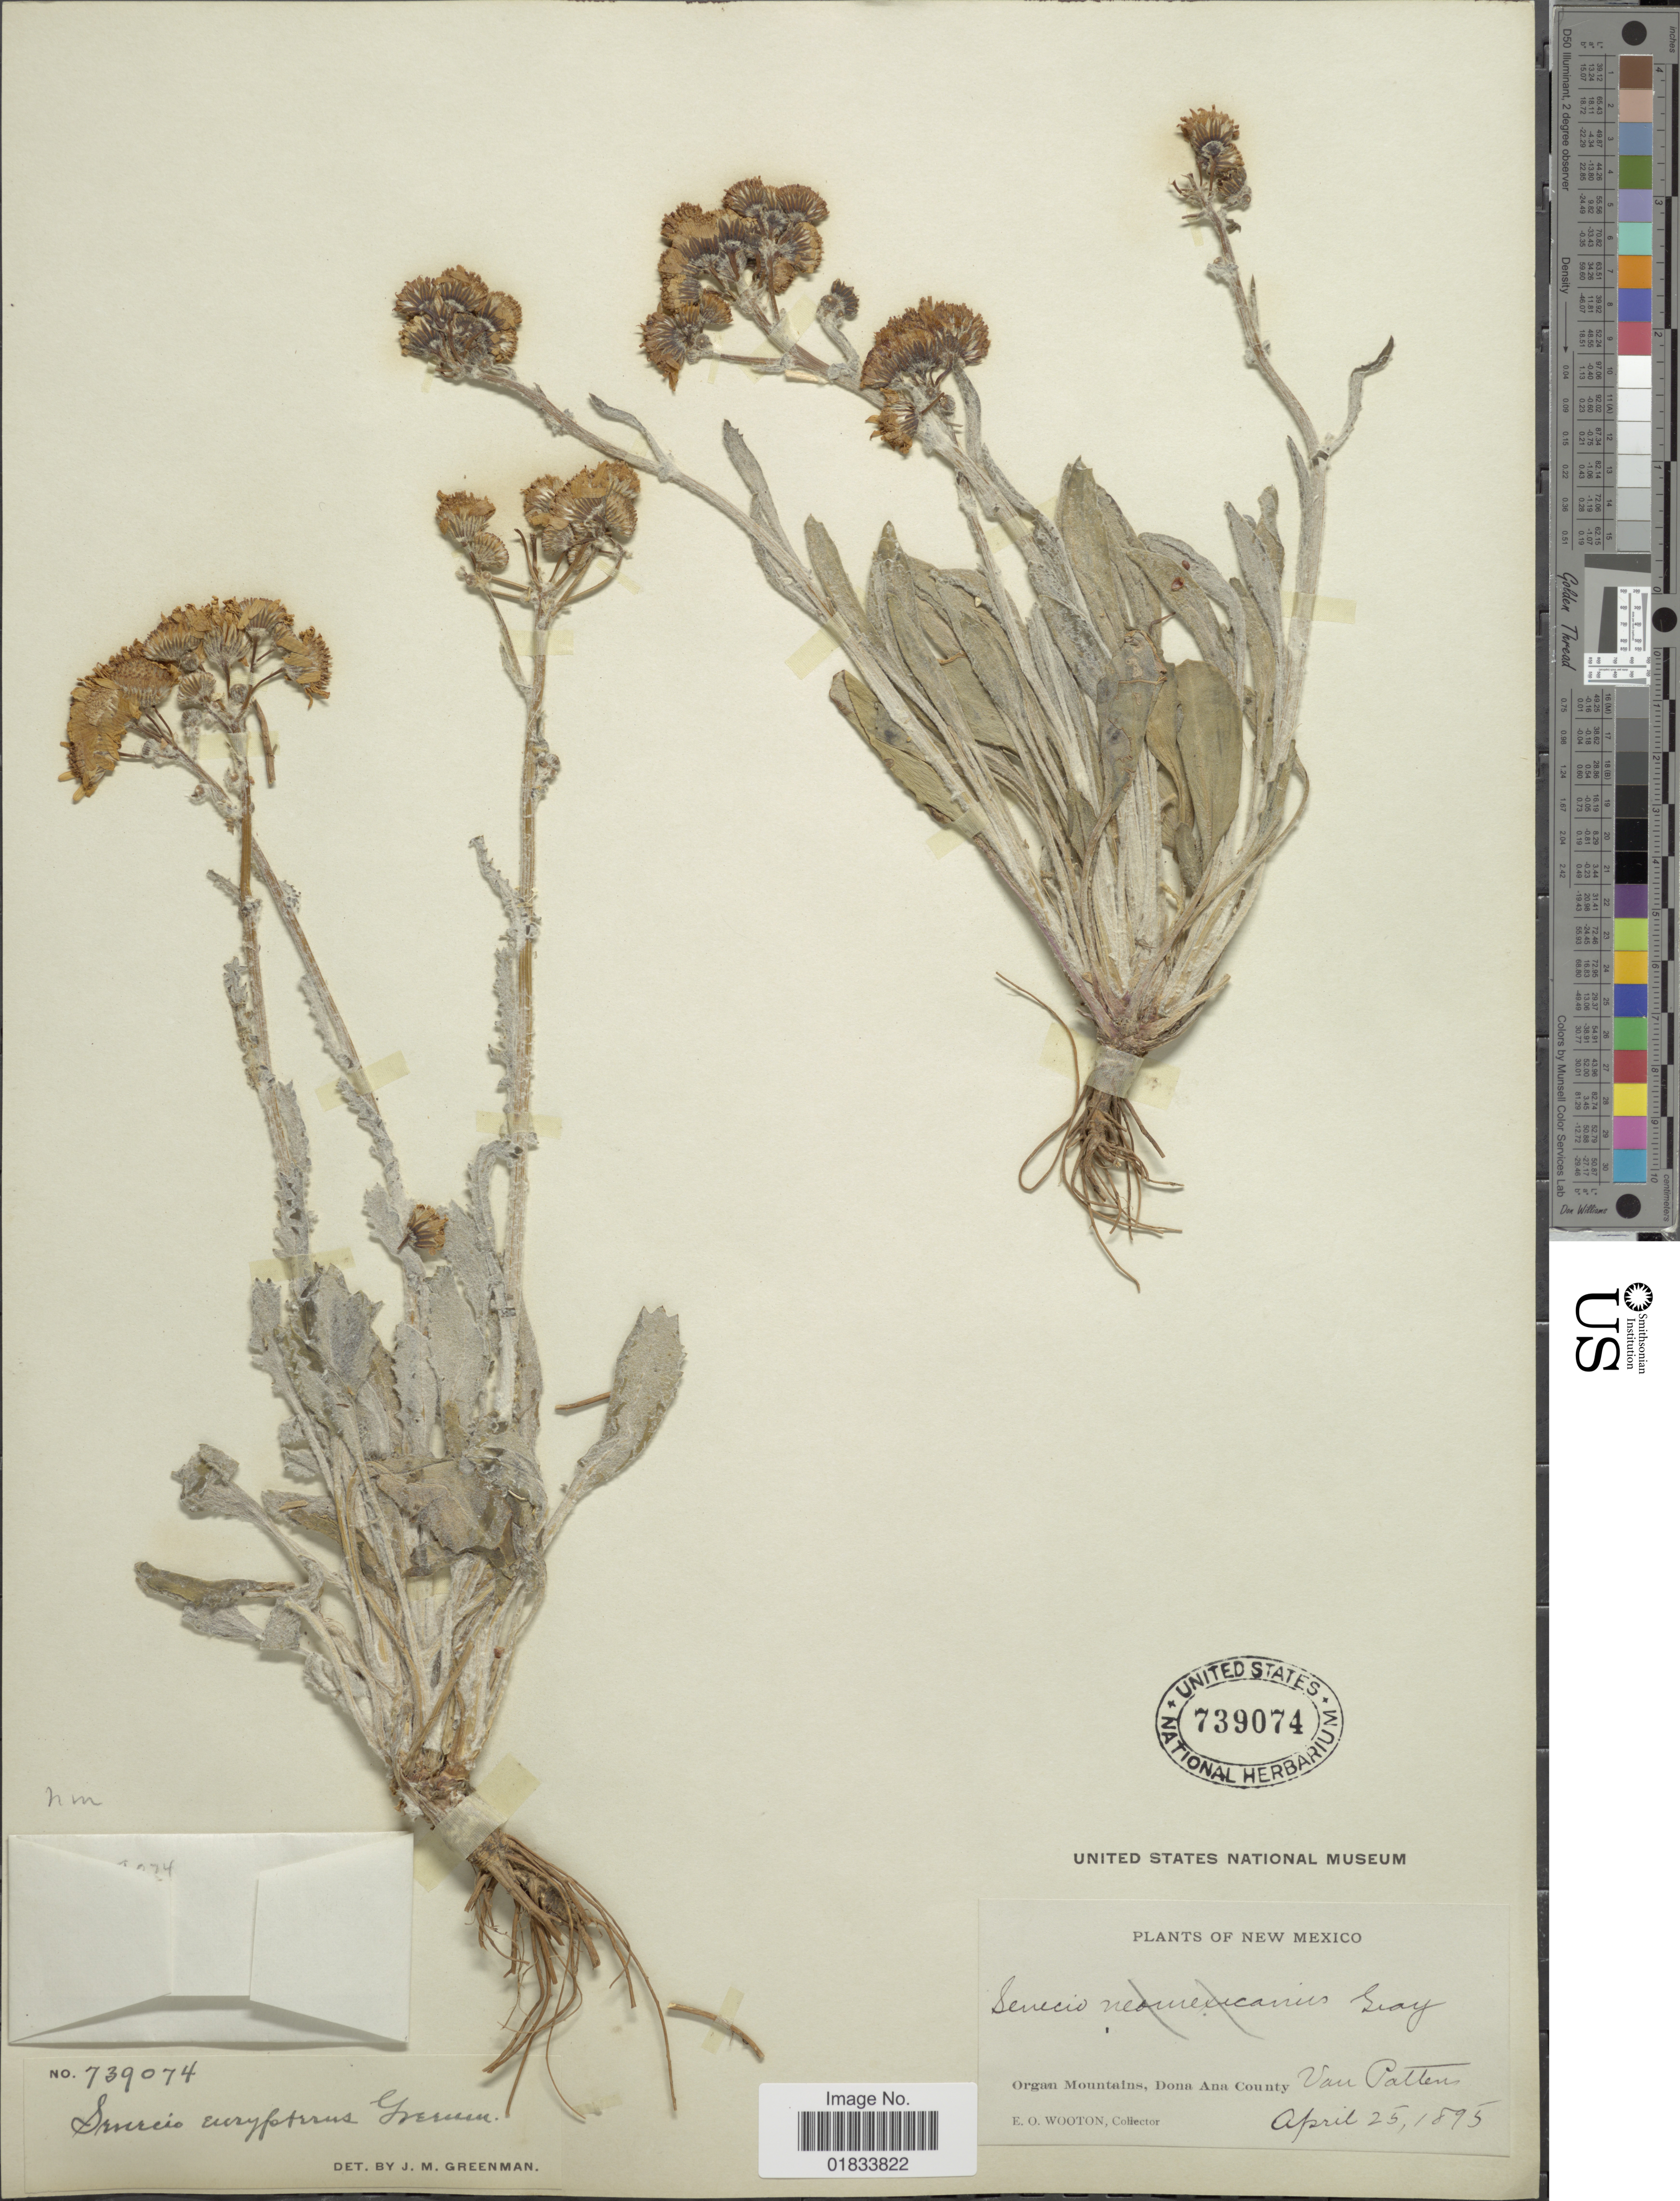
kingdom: Plantae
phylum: Tracheophyta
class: Magnoliopsida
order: Asterales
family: Asteraceae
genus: Senecio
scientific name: Senecio eurypterus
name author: Greenm.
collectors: E. O. Wooton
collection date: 1895-04-25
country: United States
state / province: New Mexico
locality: Organ Mountains, Dona Ana County, Van Pattens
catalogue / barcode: US 739074